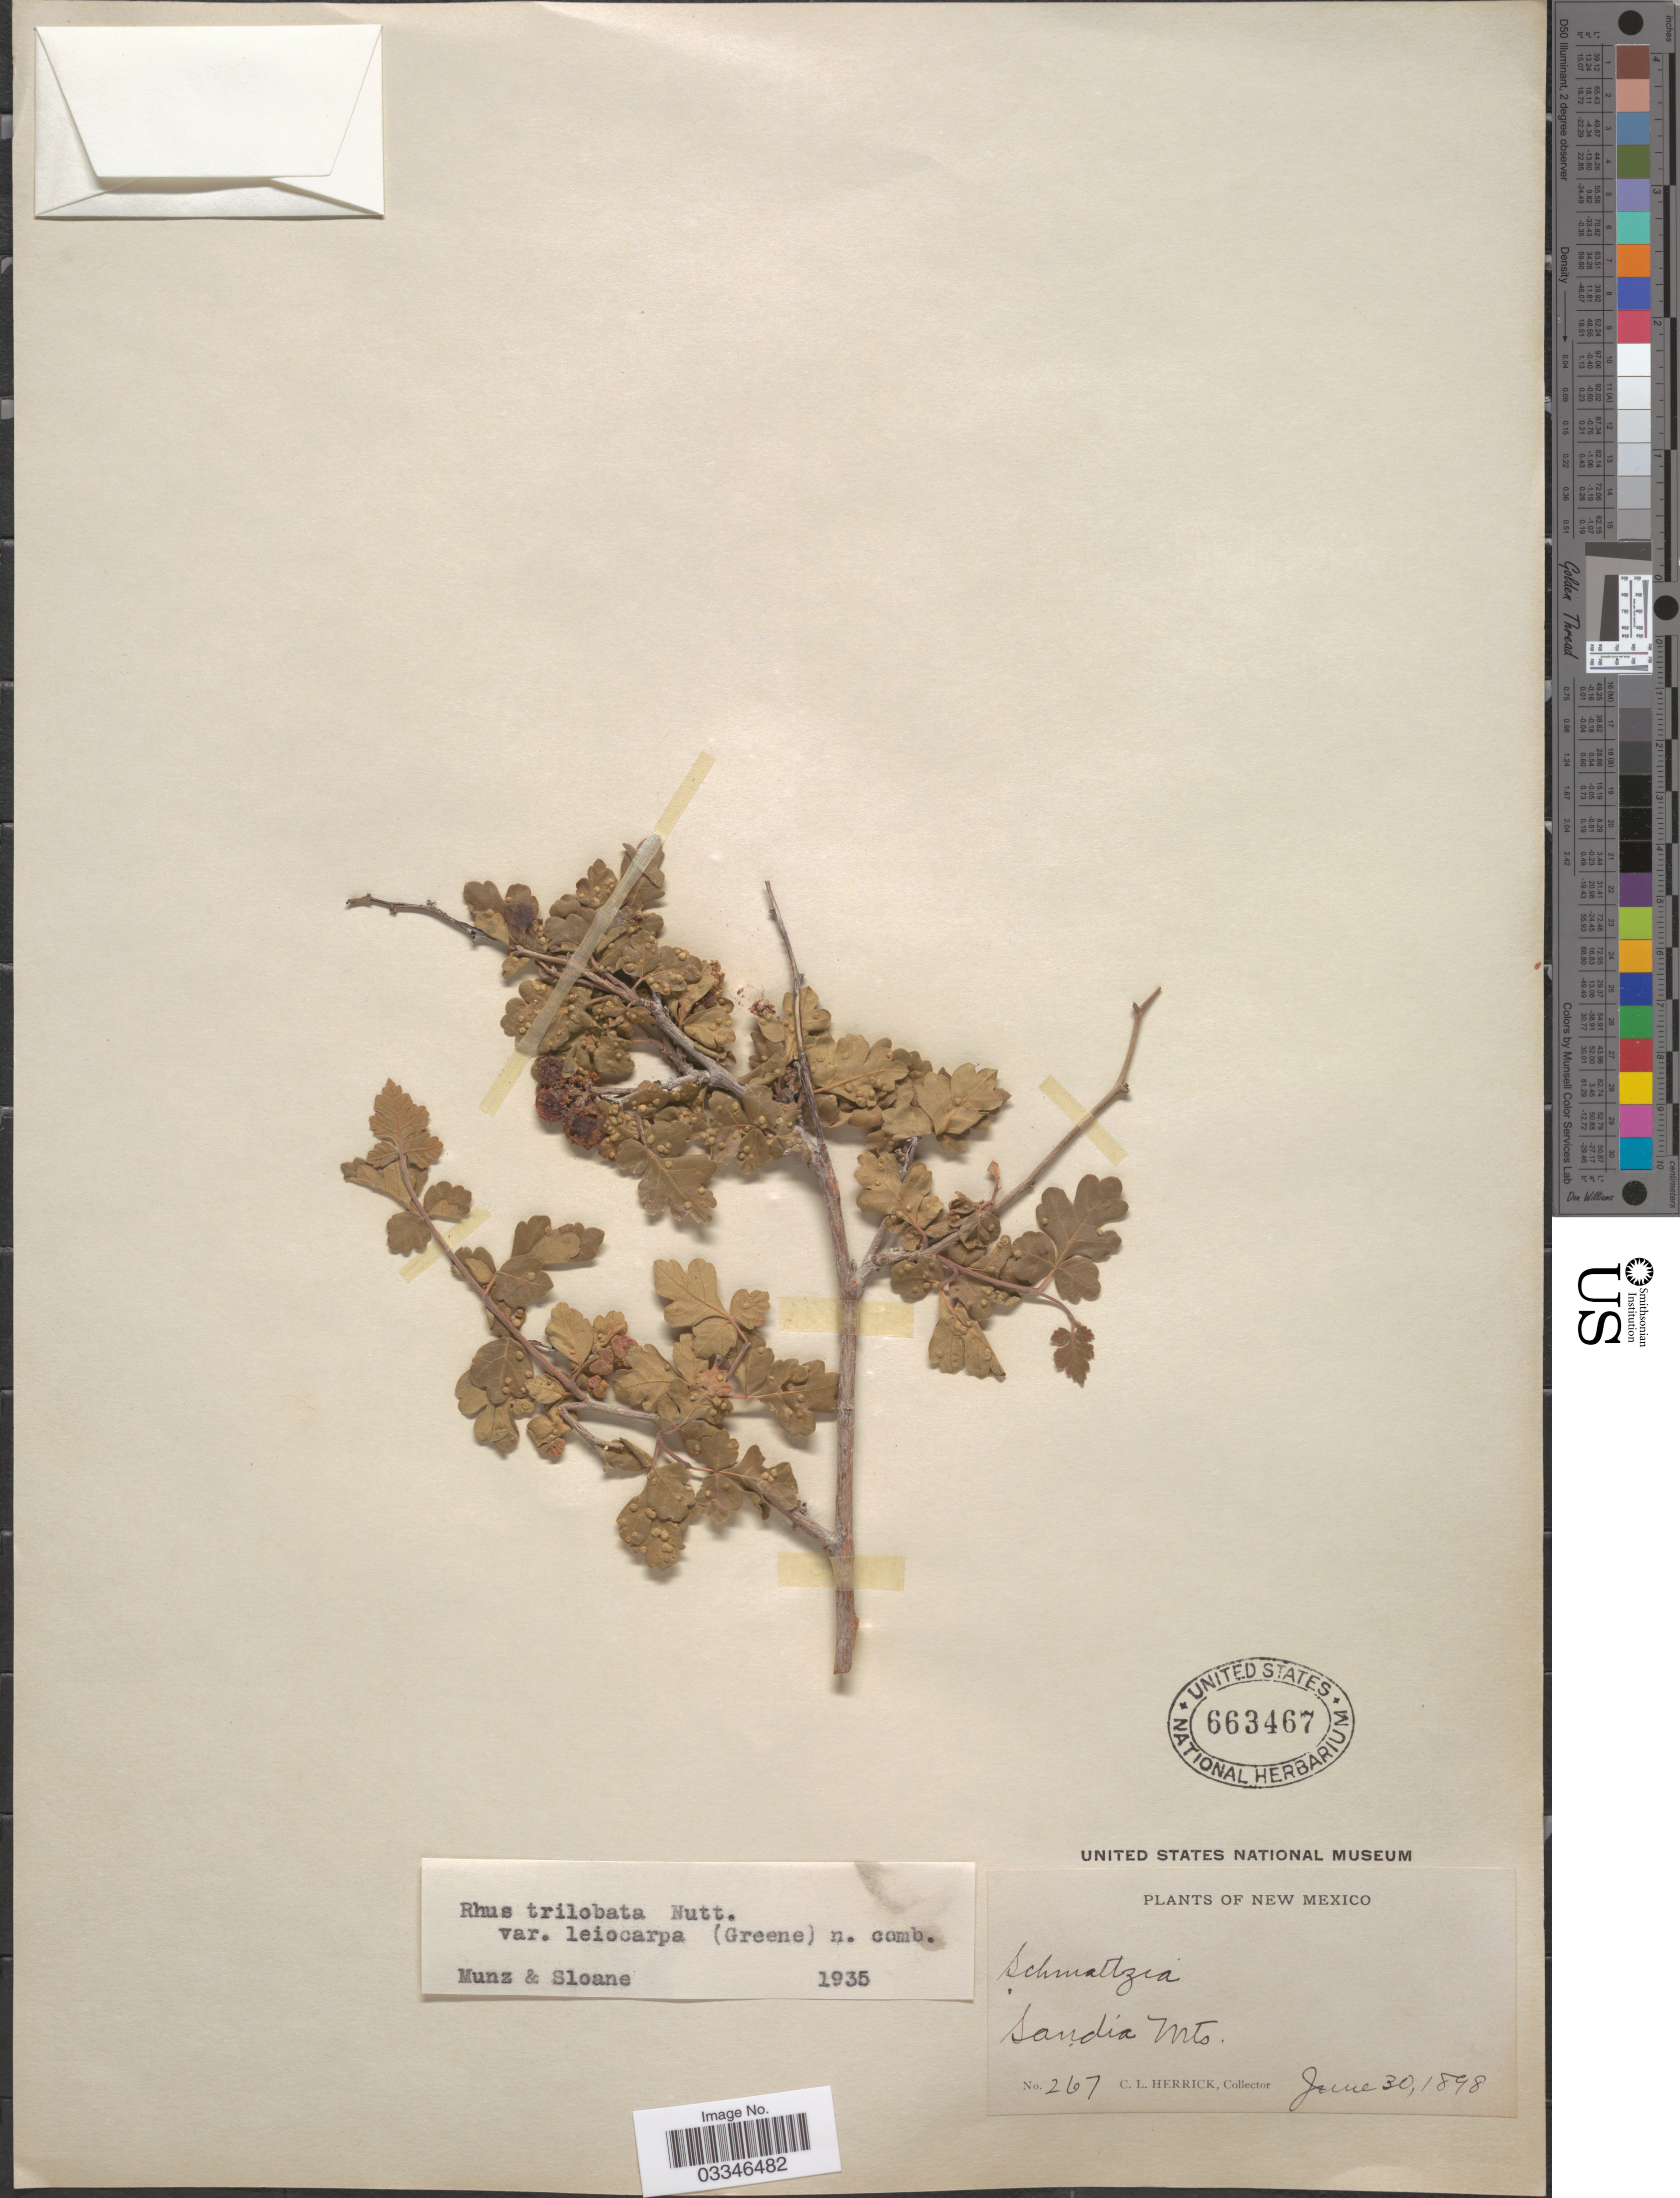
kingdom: Plantae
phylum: Tracheophyta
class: Magnoliopsida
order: Sapindales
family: Anacardiaceae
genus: Rhus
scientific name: Rhus trilobata var. leiocarpa (Greene) Munz & Sloane ined.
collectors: C. Herrick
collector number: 267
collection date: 1898-06-30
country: United States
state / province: New Mexico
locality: Sandia Mts.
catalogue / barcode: US 663467